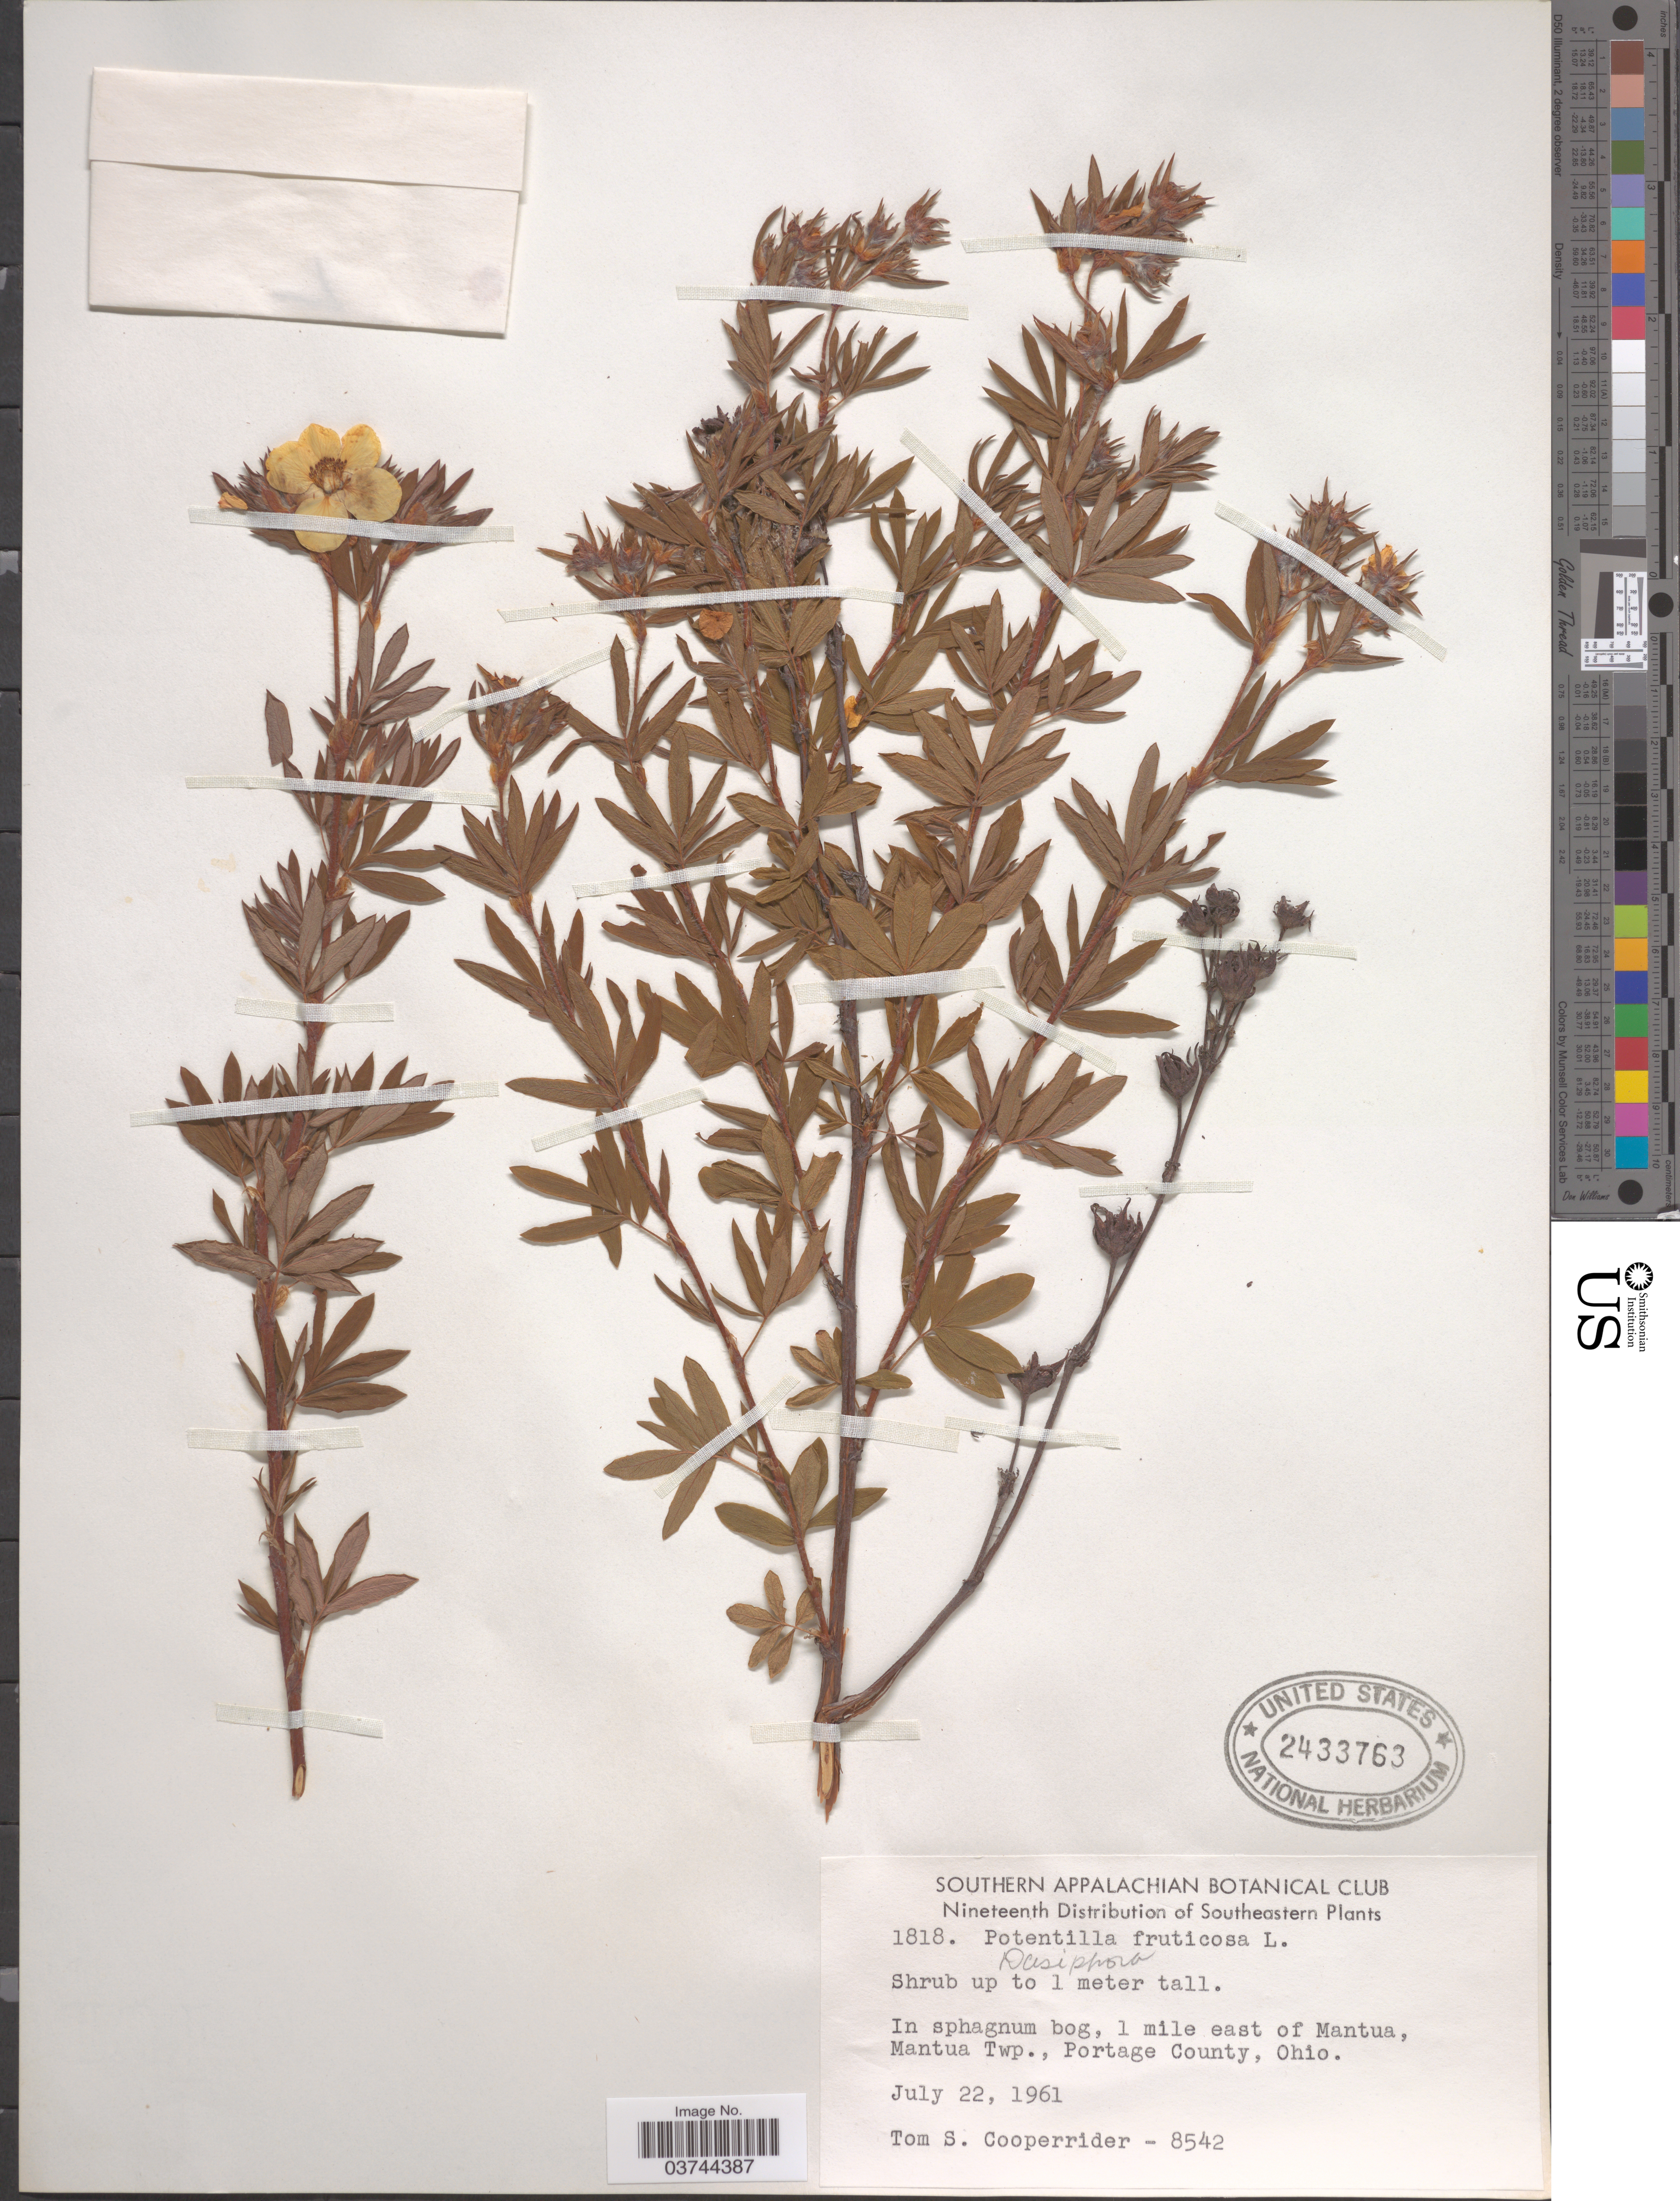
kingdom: Plantae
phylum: Tracheophyta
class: Magnoliopsida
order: Rosales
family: Rosaceae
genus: Dasiphora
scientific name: Dasiphora fruticosa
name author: (L.) Rydb.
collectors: T. S. Cooperrider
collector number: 8542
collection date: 1961-07-22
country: United States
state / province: Ohio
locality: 1 mile east of Mantua, Mantua Twp., Portage County.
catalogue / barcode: US 2433763